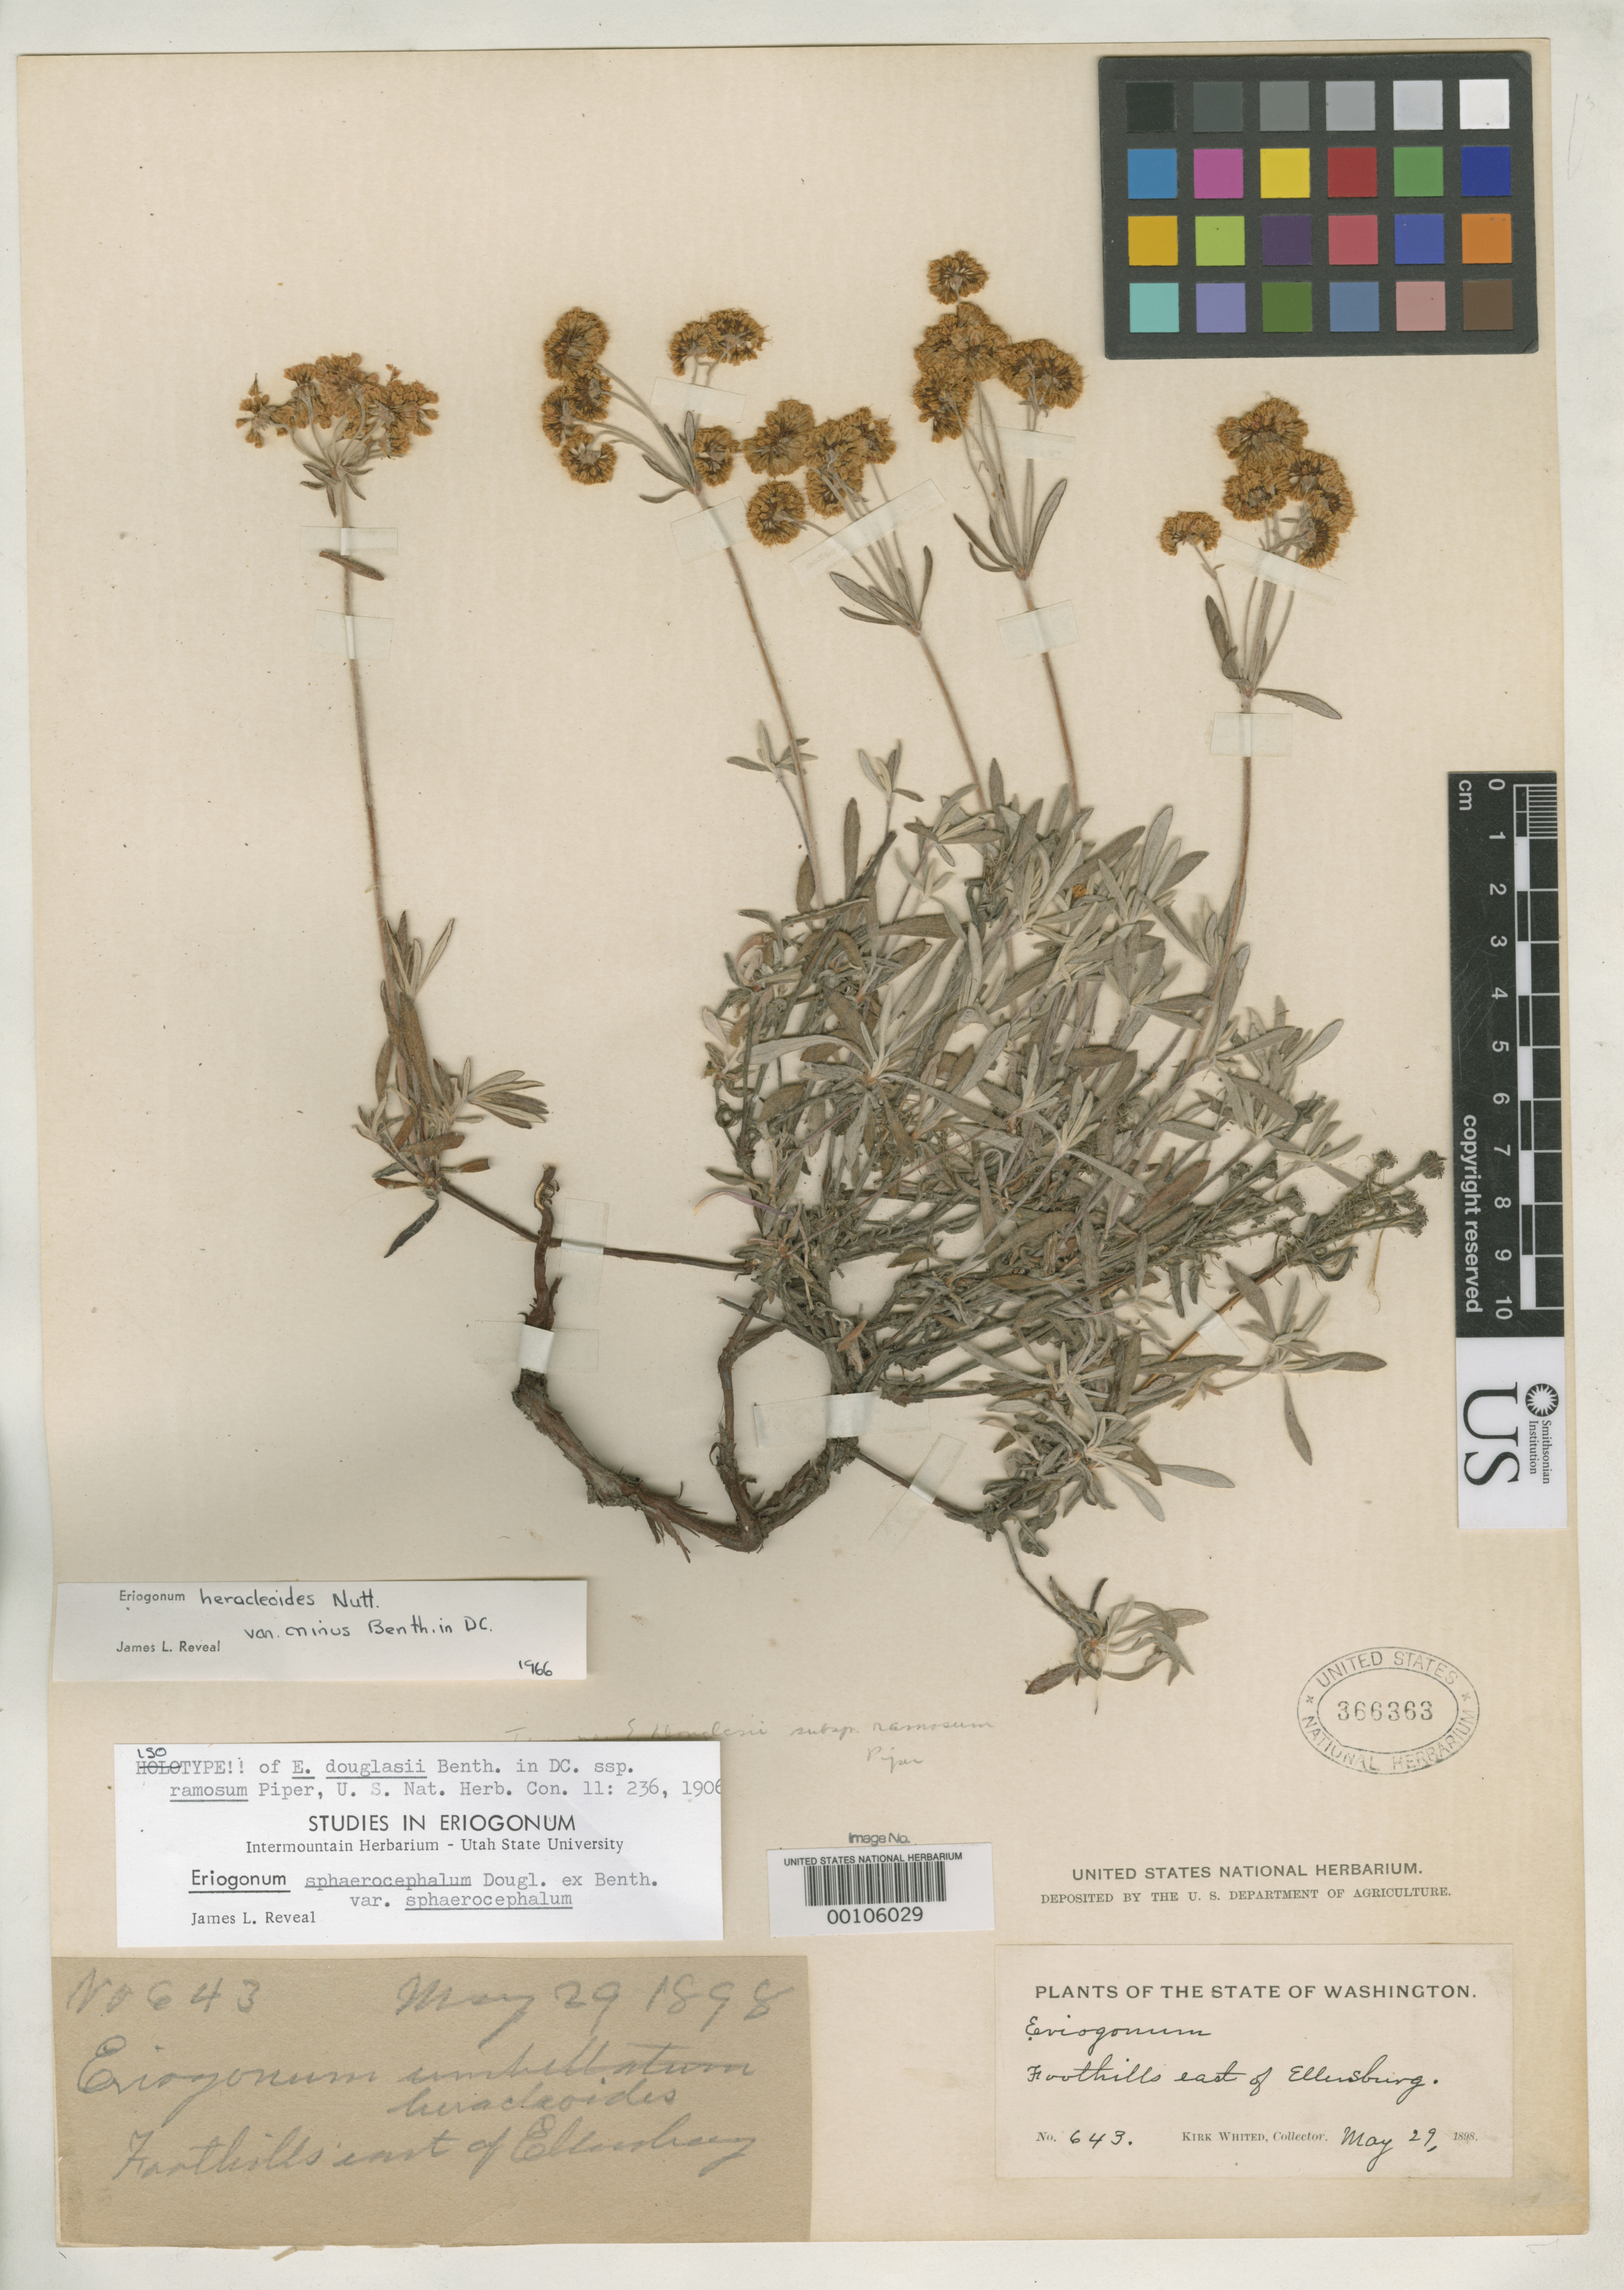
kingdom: Plantae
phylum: Tracheophyta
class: Magnoliopsida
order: Caryophyllales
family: Polygonaceae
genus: Eriogonum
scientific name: Eriogonum douglasii subsp. ramosum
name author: Piper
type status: Holotype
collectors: K. Whited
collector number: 643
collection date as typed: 29 May 1898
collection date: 1898-05-29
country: United States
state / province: Washington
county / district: Kittitas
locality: Foothills east of Ellenburg.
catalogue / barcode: US 366363